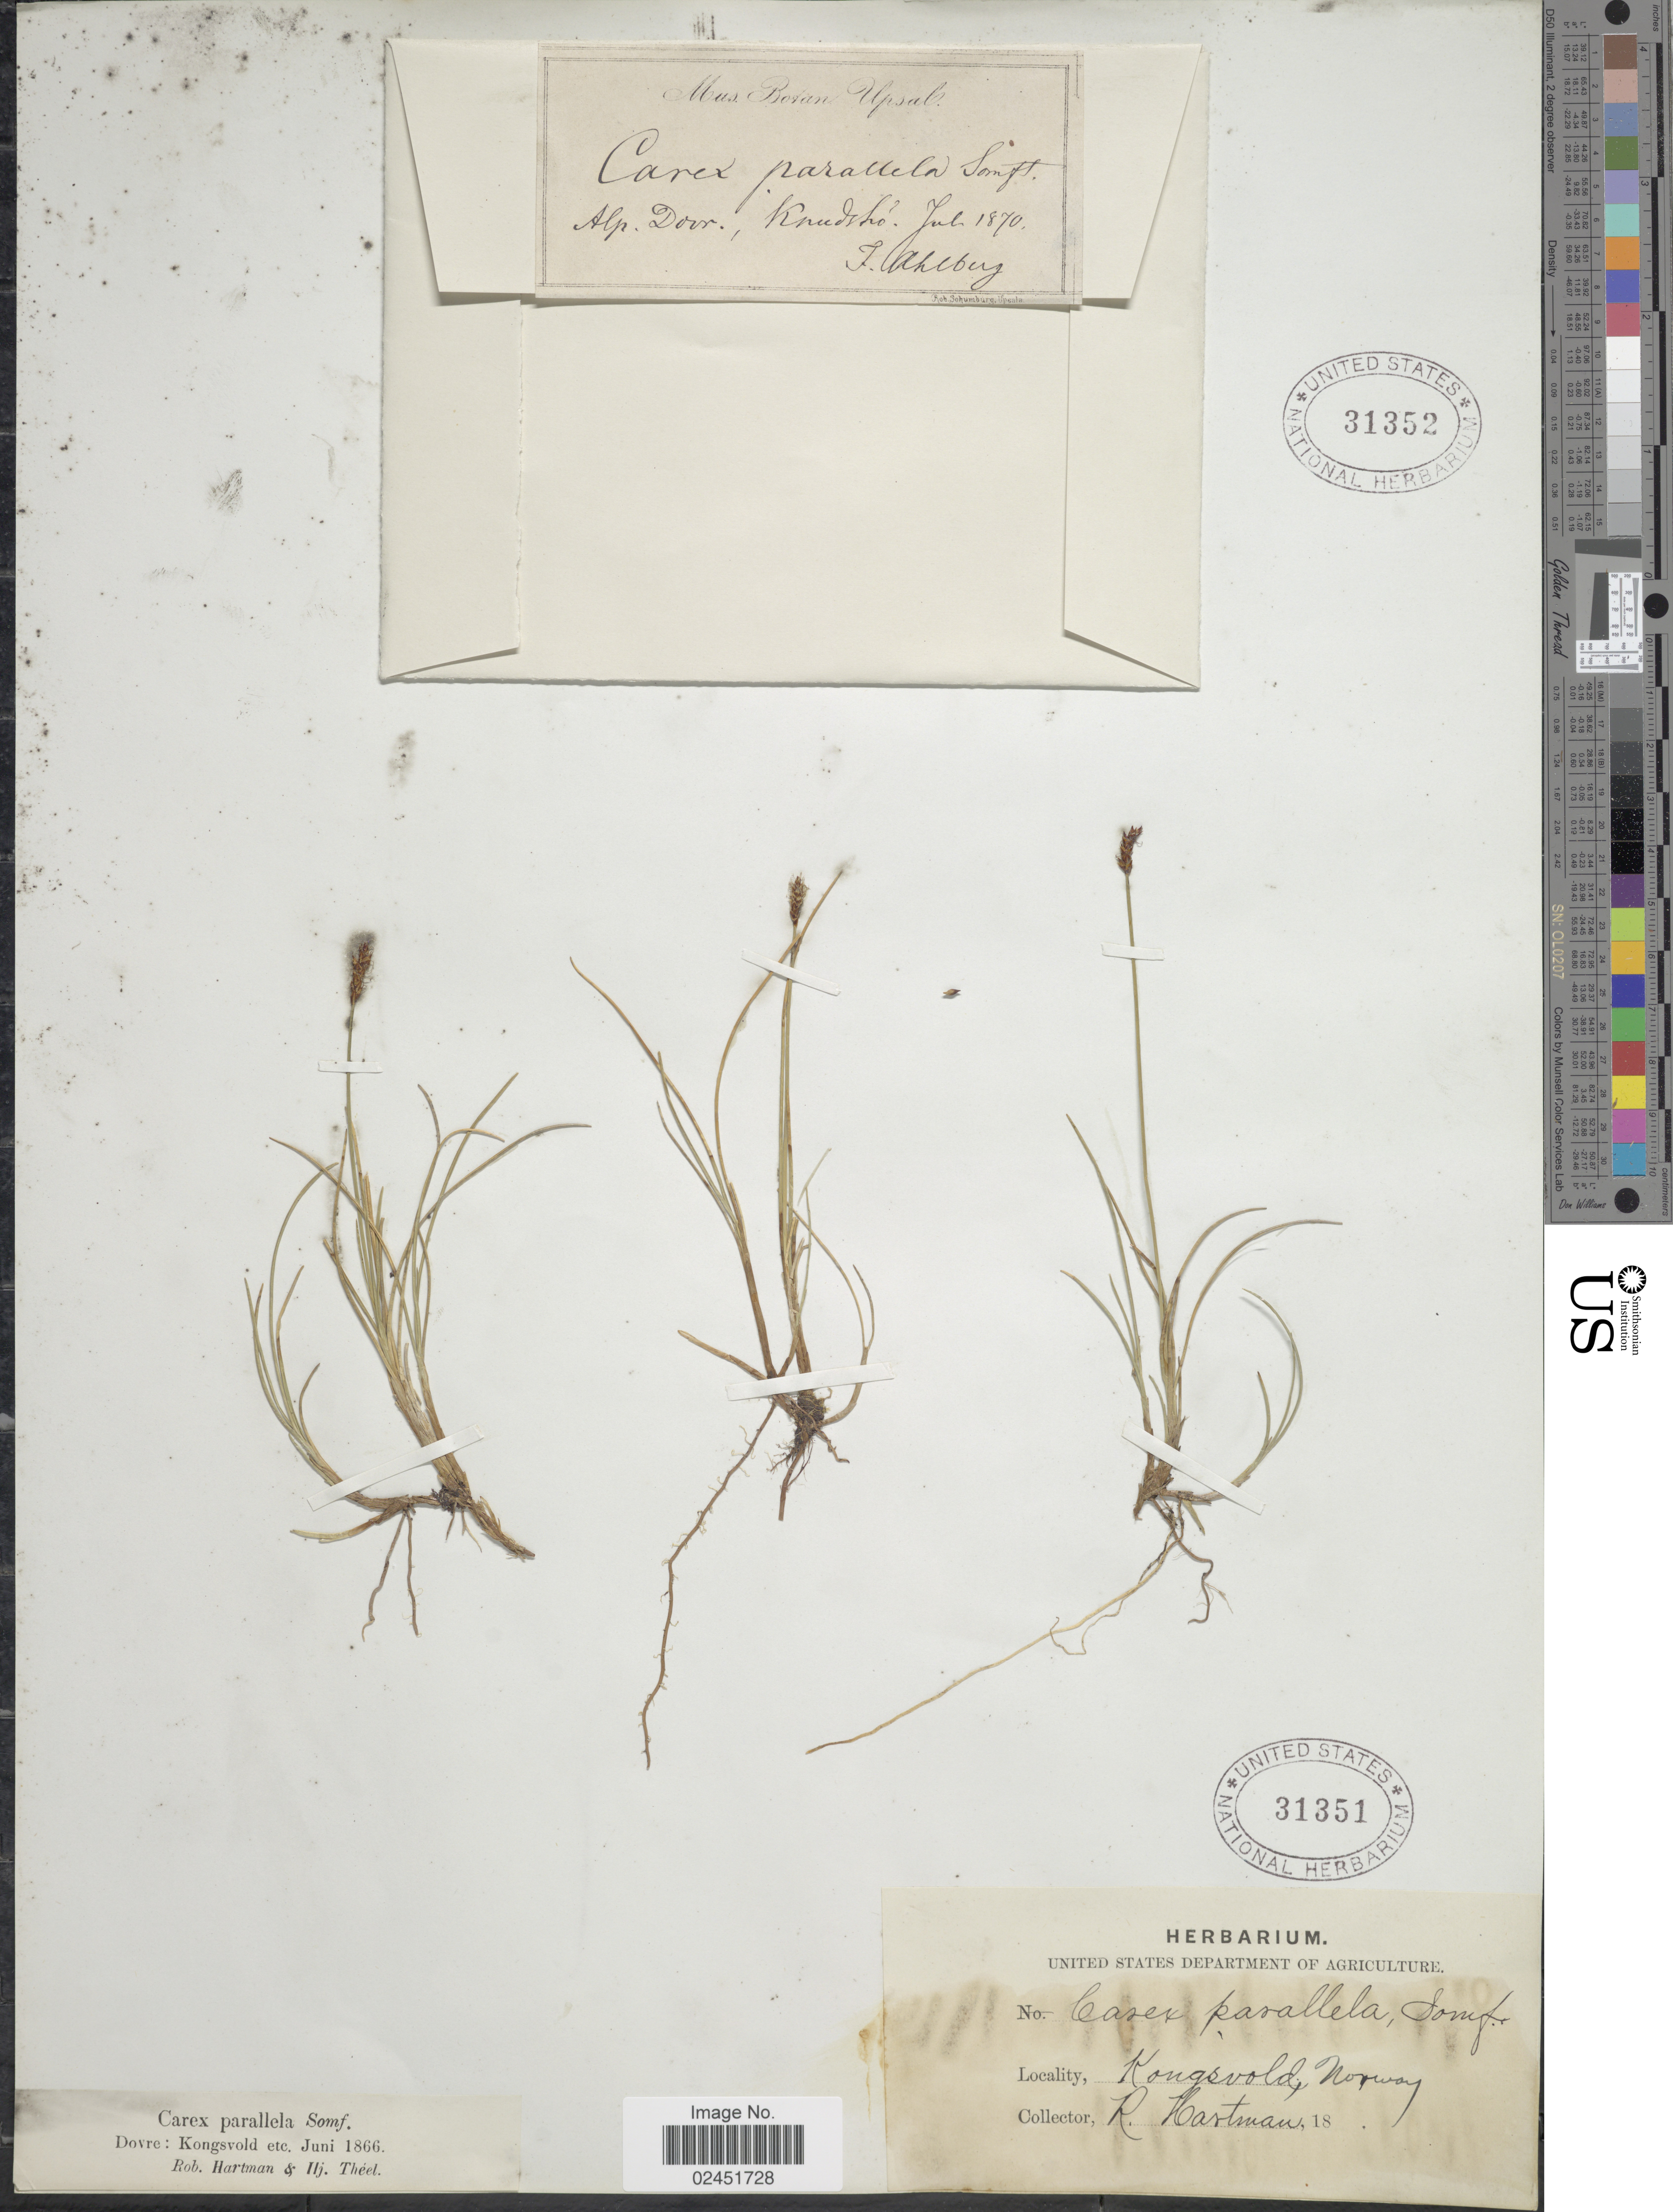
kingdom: Plantae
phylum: Tracheophyta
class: Liliopsida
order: Poales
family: Cyperaceae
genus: Carex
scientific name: Carex parallela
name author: (Laest.) Sommerf.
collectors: R. W. Hartman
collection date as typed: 18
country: Norway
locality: Kongsvold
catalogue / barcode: US 31351-2